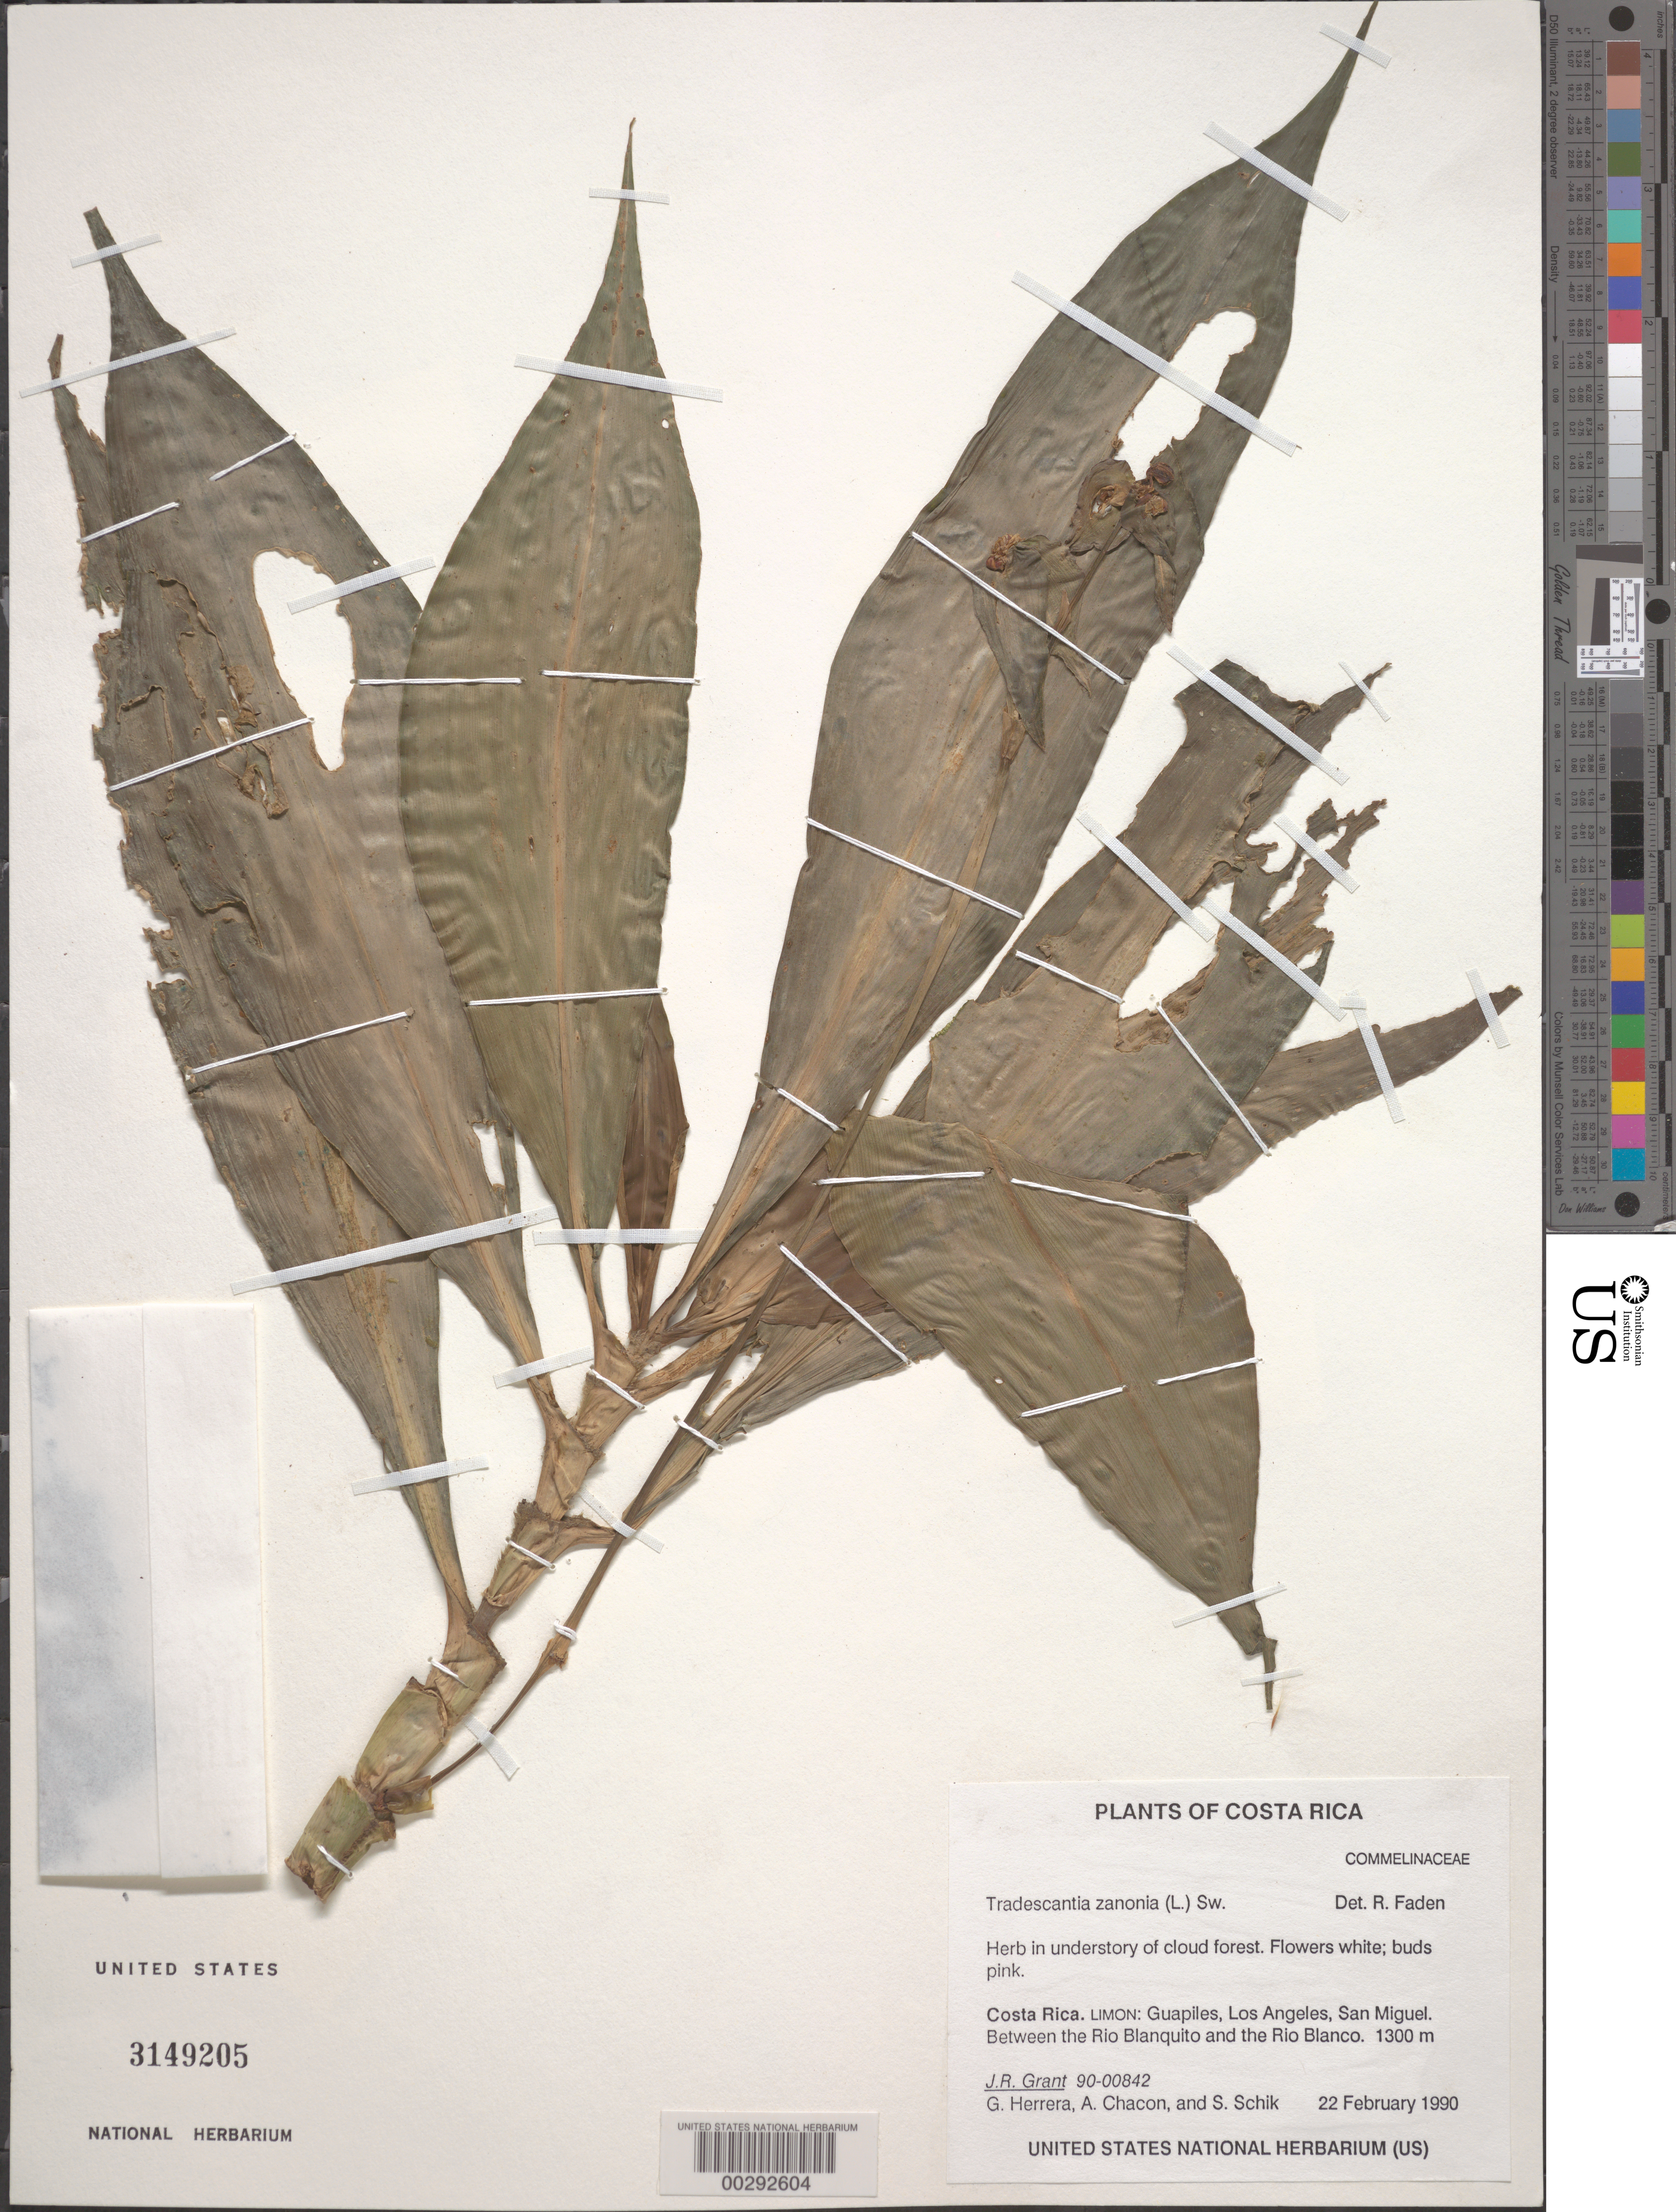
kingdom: Plantae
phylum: Tracheophyta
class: Liliopsida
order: Commelinales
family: Commelinaceae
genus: Tradescantia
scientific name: Tradescantia zanonia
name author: (L.) Sw.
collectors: J. R. Grant, G. Herrera Ch., A. Chacon & S. Schik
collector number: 90-00842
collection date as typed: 22 Feb 1990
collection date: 1990-02-22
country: Costa Rica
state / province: Limón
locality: Guapiles, los angeles, san miguel, between tio blanquito and rio blanco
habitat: In understory of cloud forest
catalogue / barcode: US 3149205